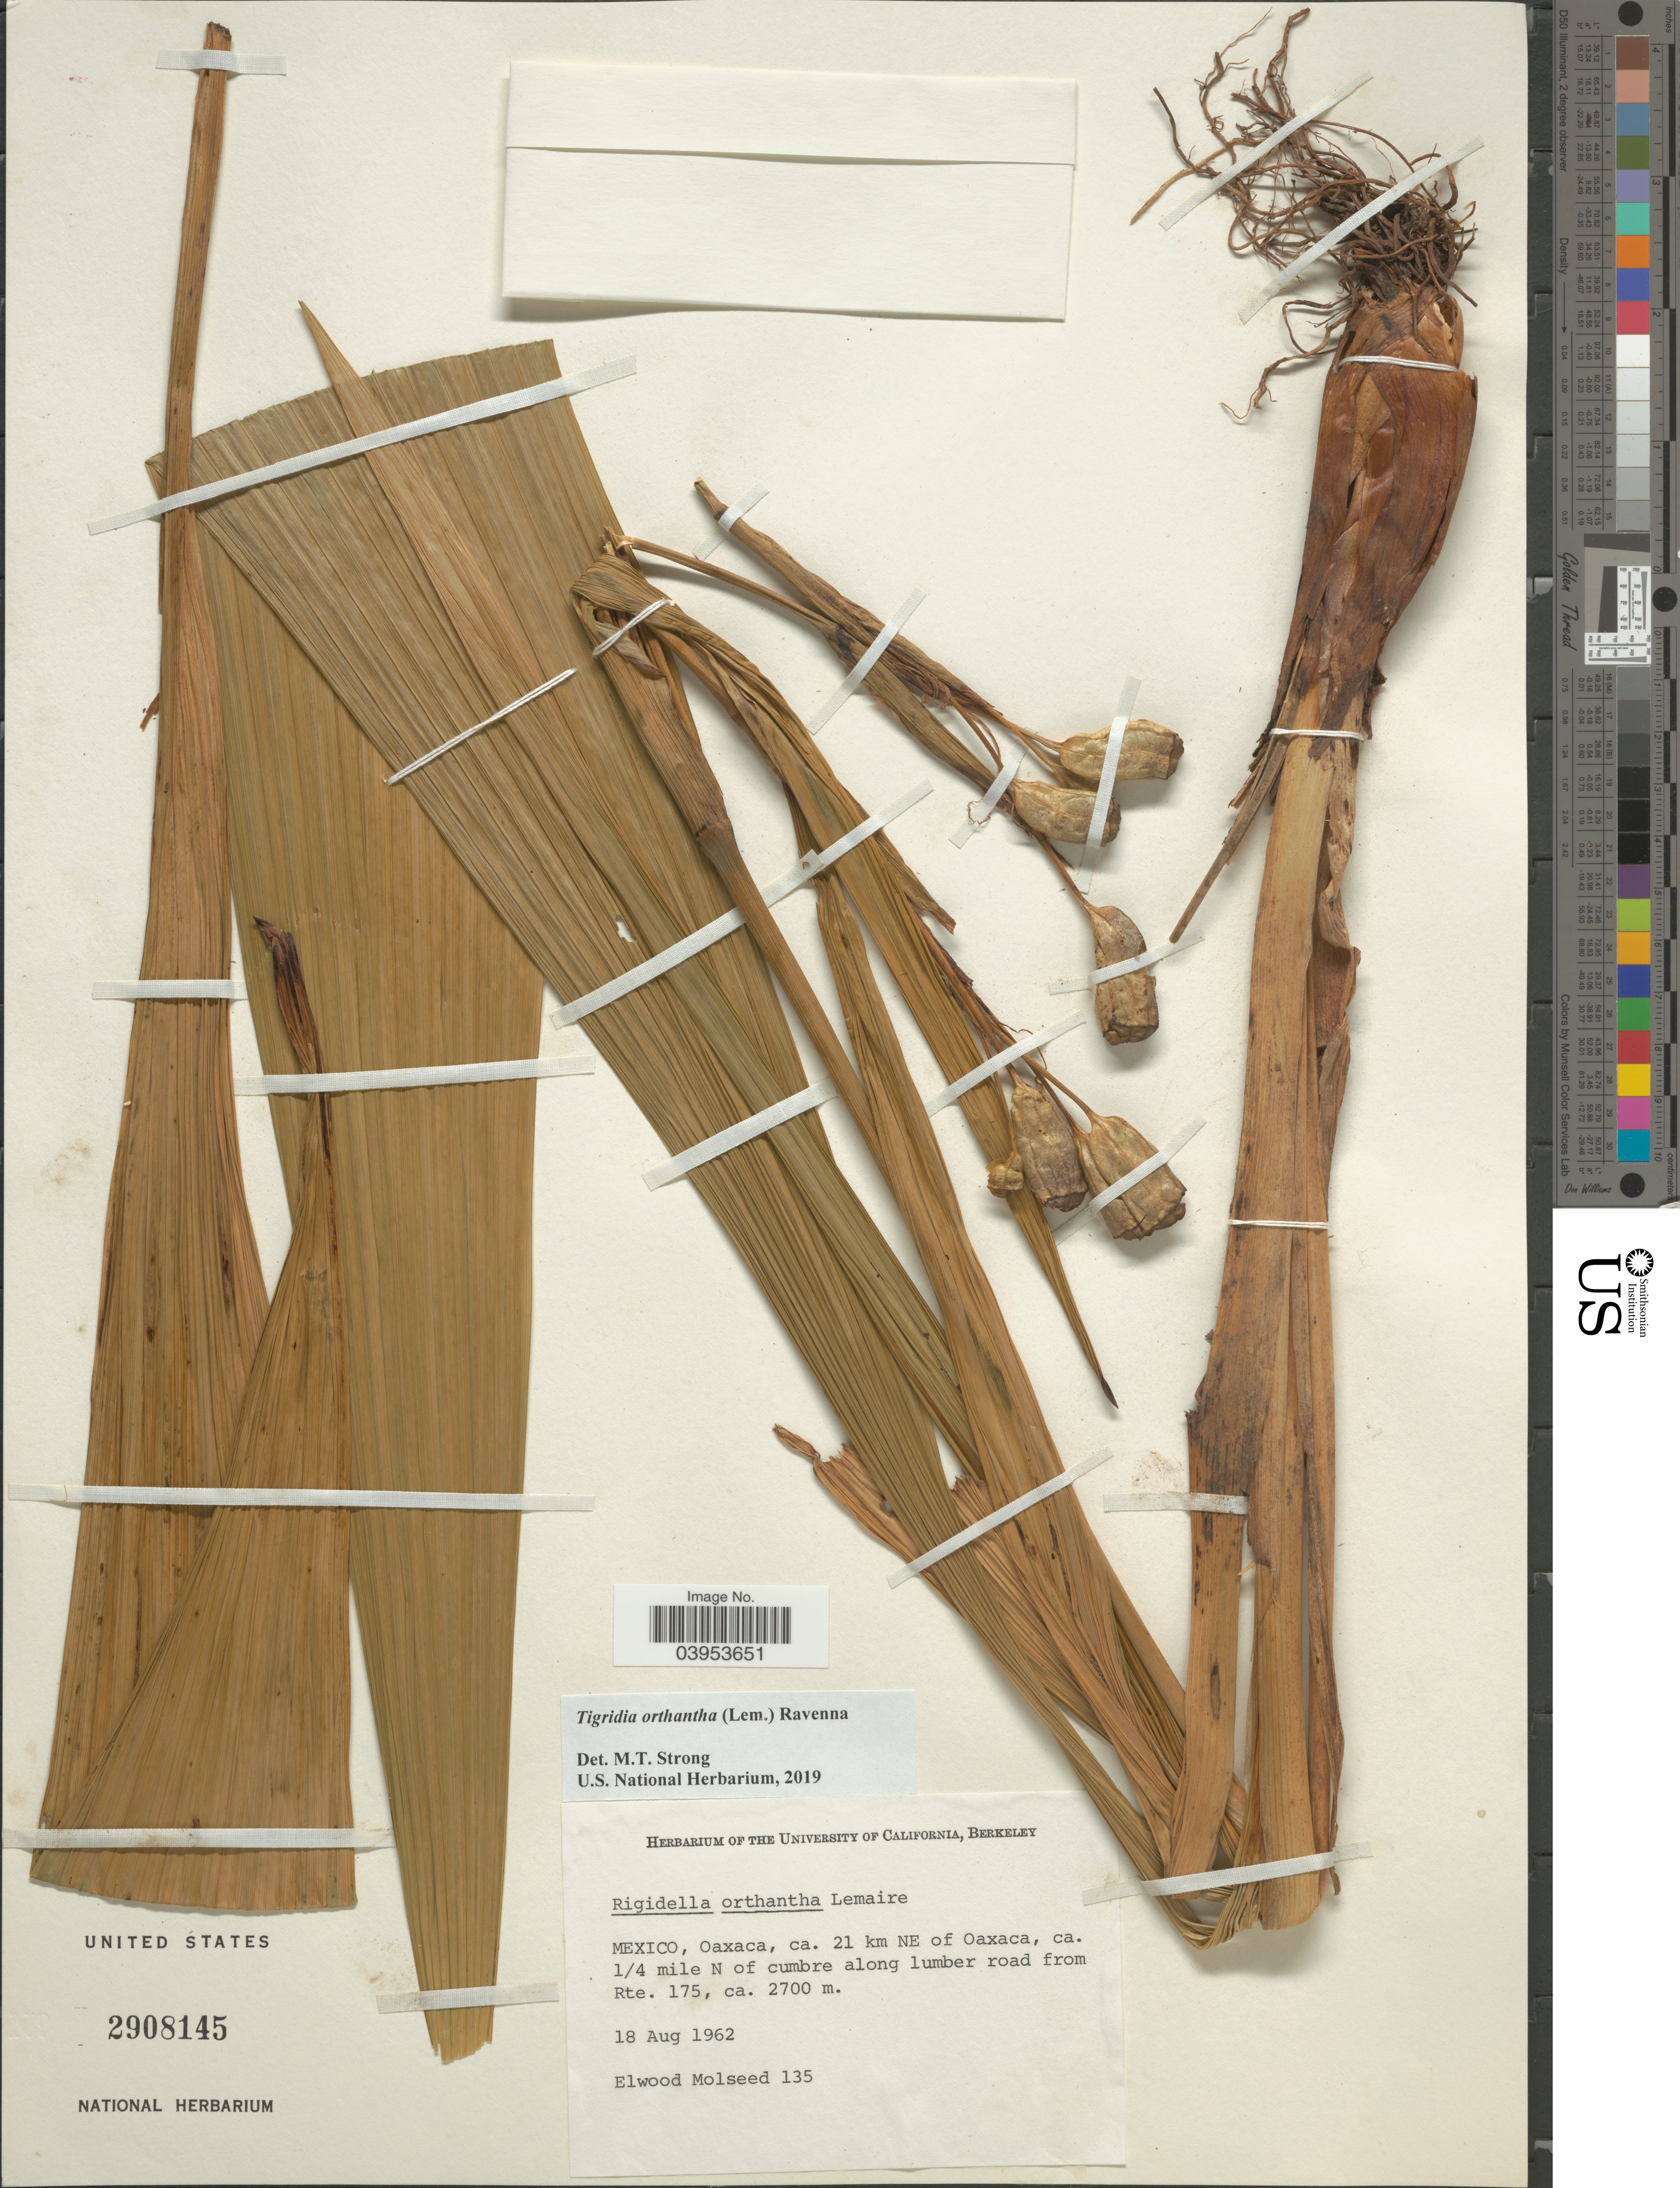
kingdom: Plantae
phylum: Tracheophyta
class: Liliopsida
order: Asparagales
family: Iridaceae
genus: Tigridia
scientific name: Tigridia orthantha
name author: (Lem.) Ravenna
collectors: E. Molseed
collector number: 135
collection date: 1962-08-18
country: Mexico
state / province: Oaxaca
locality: Ca. 21 km NE of Oaxaca, ca. 1/4 mile N of cumbre along lumber road from Rte. 175.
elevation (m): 2700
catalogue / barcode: US 2908145